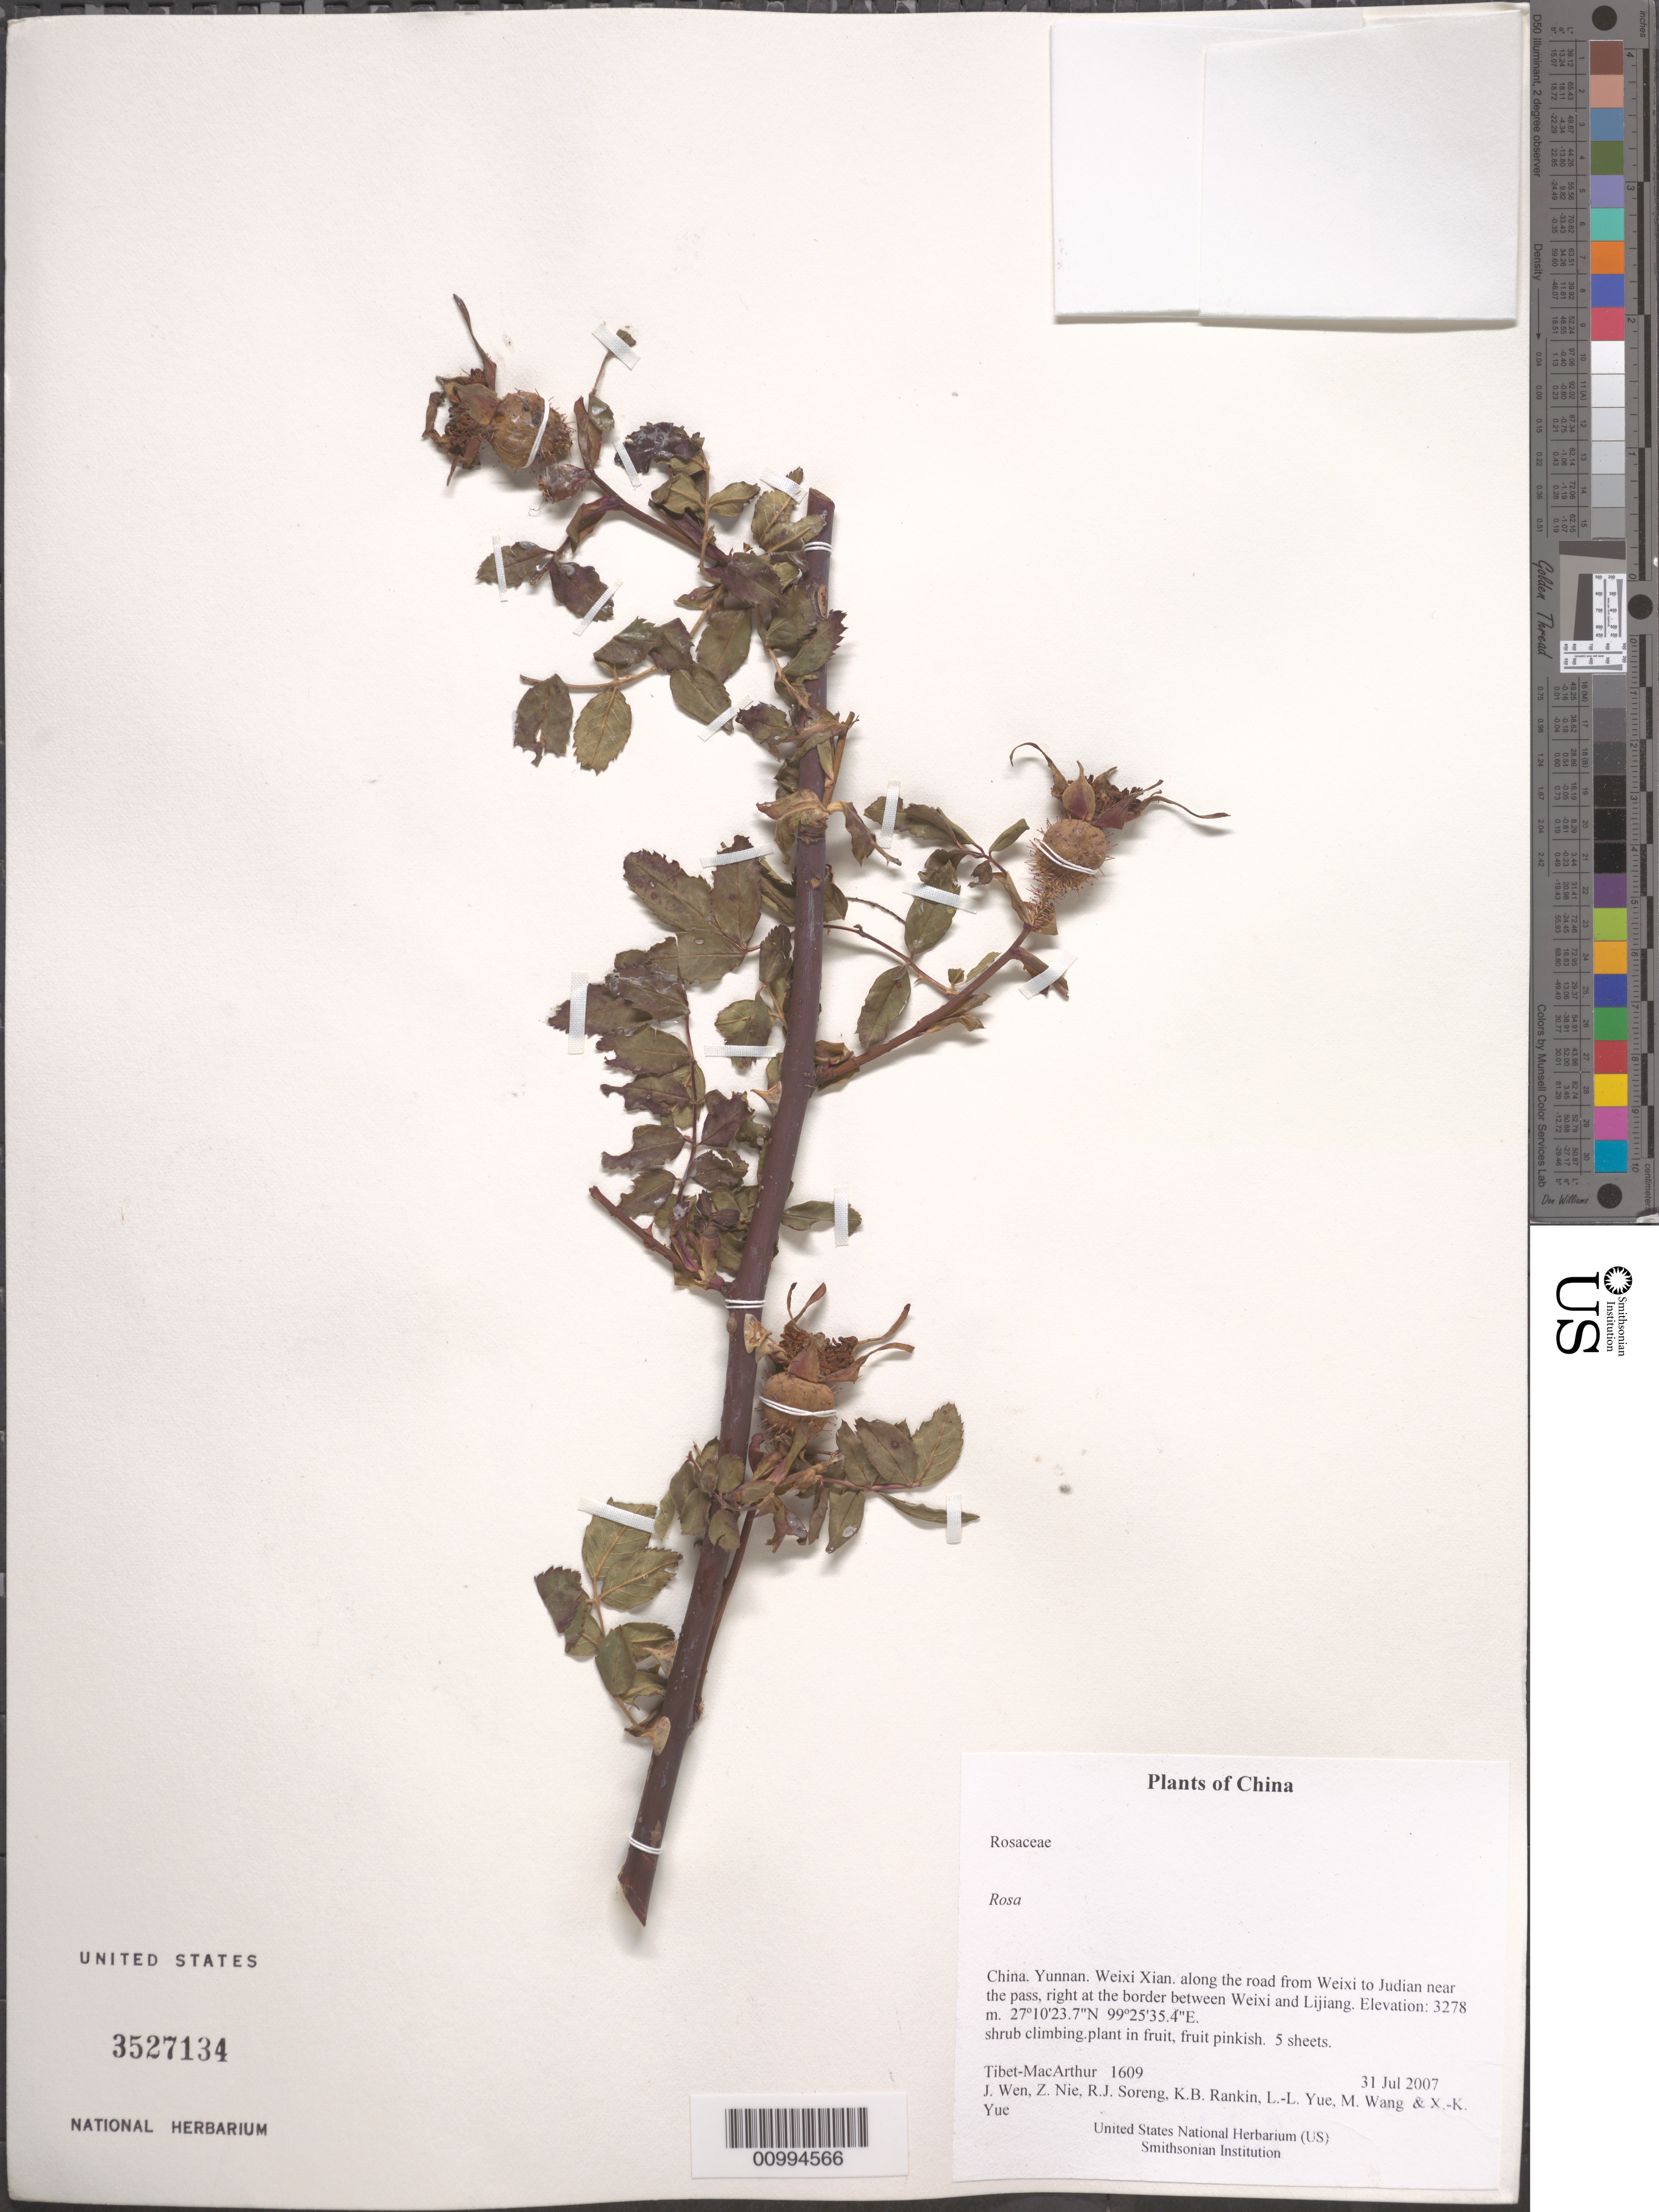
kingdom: Plantae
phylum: Tracheophyta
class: Magnoliopsida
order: Rosales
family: Rosaceae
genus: Rosa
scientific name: Rosa sp.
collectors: Tibet-MacArthur, J. Wen, Z. Nie, R. J. Soreng, K. Rankin, L. Yue, M. Wang & X. Yue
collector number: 1609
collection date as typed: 31 Jul 2007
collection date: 2007-07-31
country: China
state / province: Yunnan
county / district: Weixi Xian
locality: along the road from Weixi to Judian near the pass, right at the border between Weixi and Lijiang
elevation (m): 3278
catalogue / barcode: US 3527134